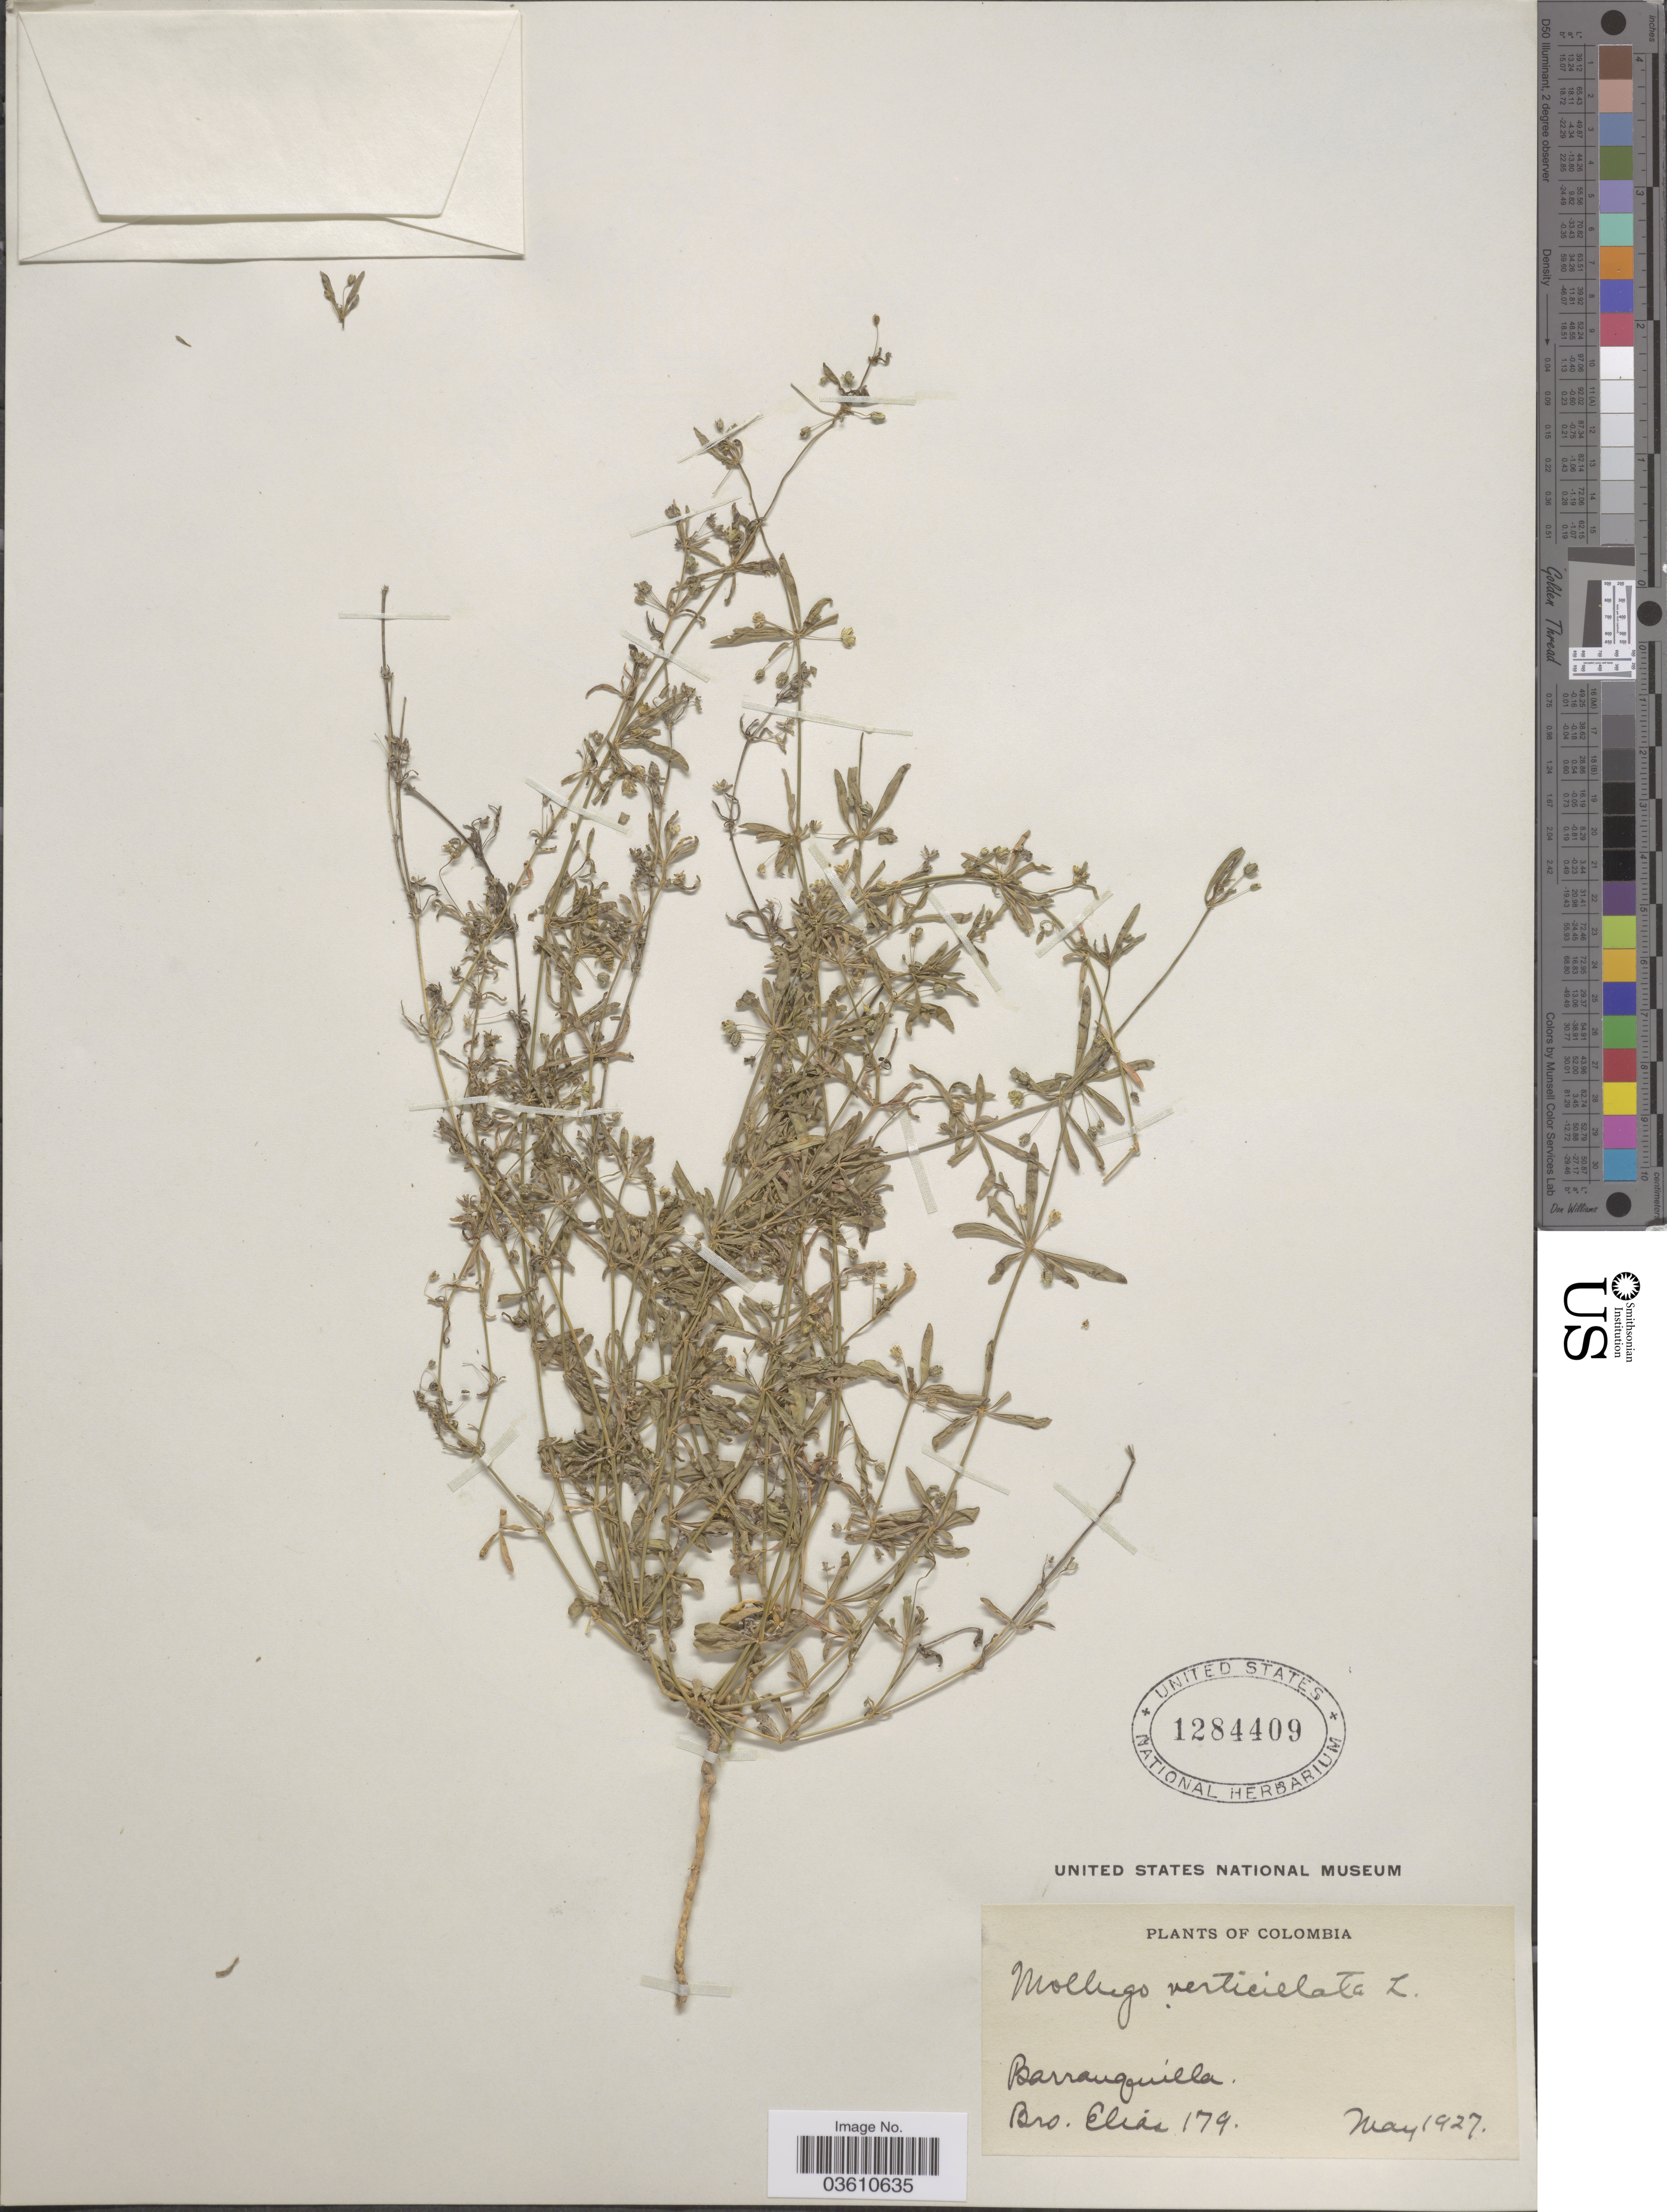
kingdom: Plantae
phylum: Tracheophyta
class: Magnoliopsida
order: Caryophyllales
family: Molluginaceae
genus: Mollugo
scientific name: Mollugo verticillata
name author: L.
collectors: Bro. Elias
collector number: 179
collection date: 1927-05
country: Colombia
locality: Barranquilla.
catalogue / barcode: US 1284409